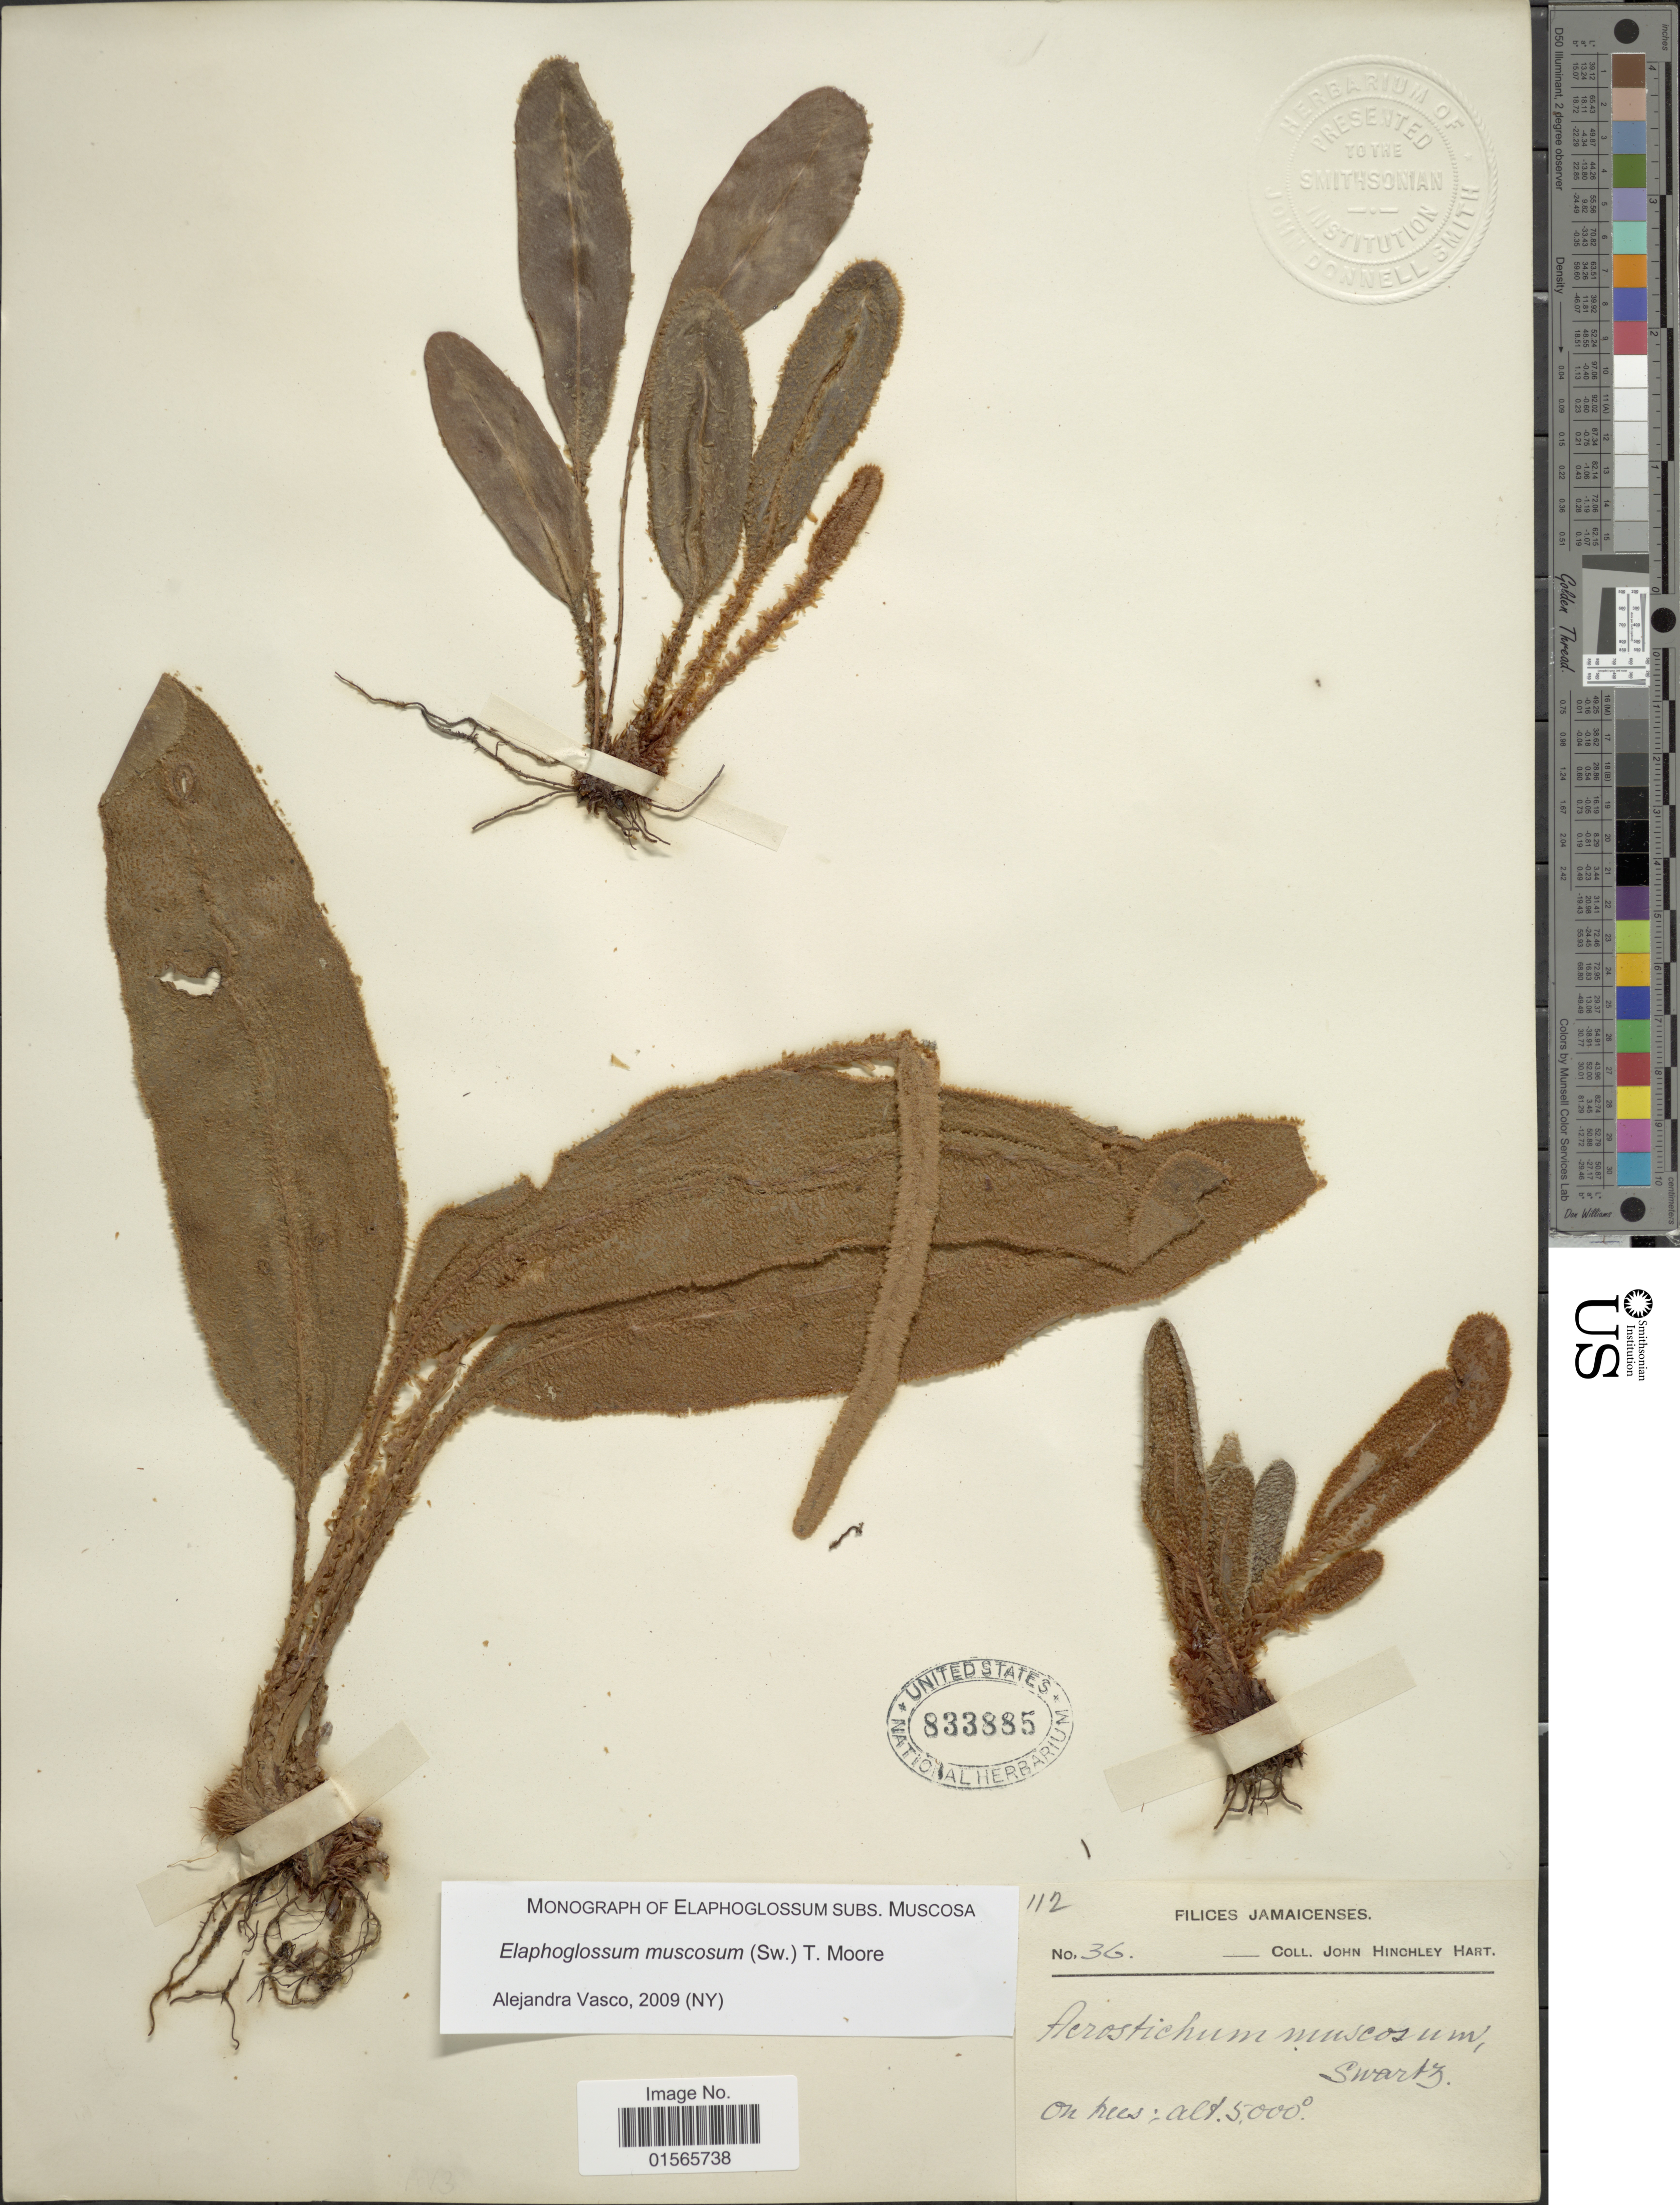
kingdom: Plantae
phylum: Tracheophyta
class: Polypodiopsida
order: Polypodiales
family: Dryopteridaceae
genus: Elaphoglossum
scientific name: Elaphoglossum muscosum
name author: (Sw.) T. Moore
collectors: J. H. Hart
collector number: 36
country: Jamaica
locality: On trees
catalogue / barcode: US 833885